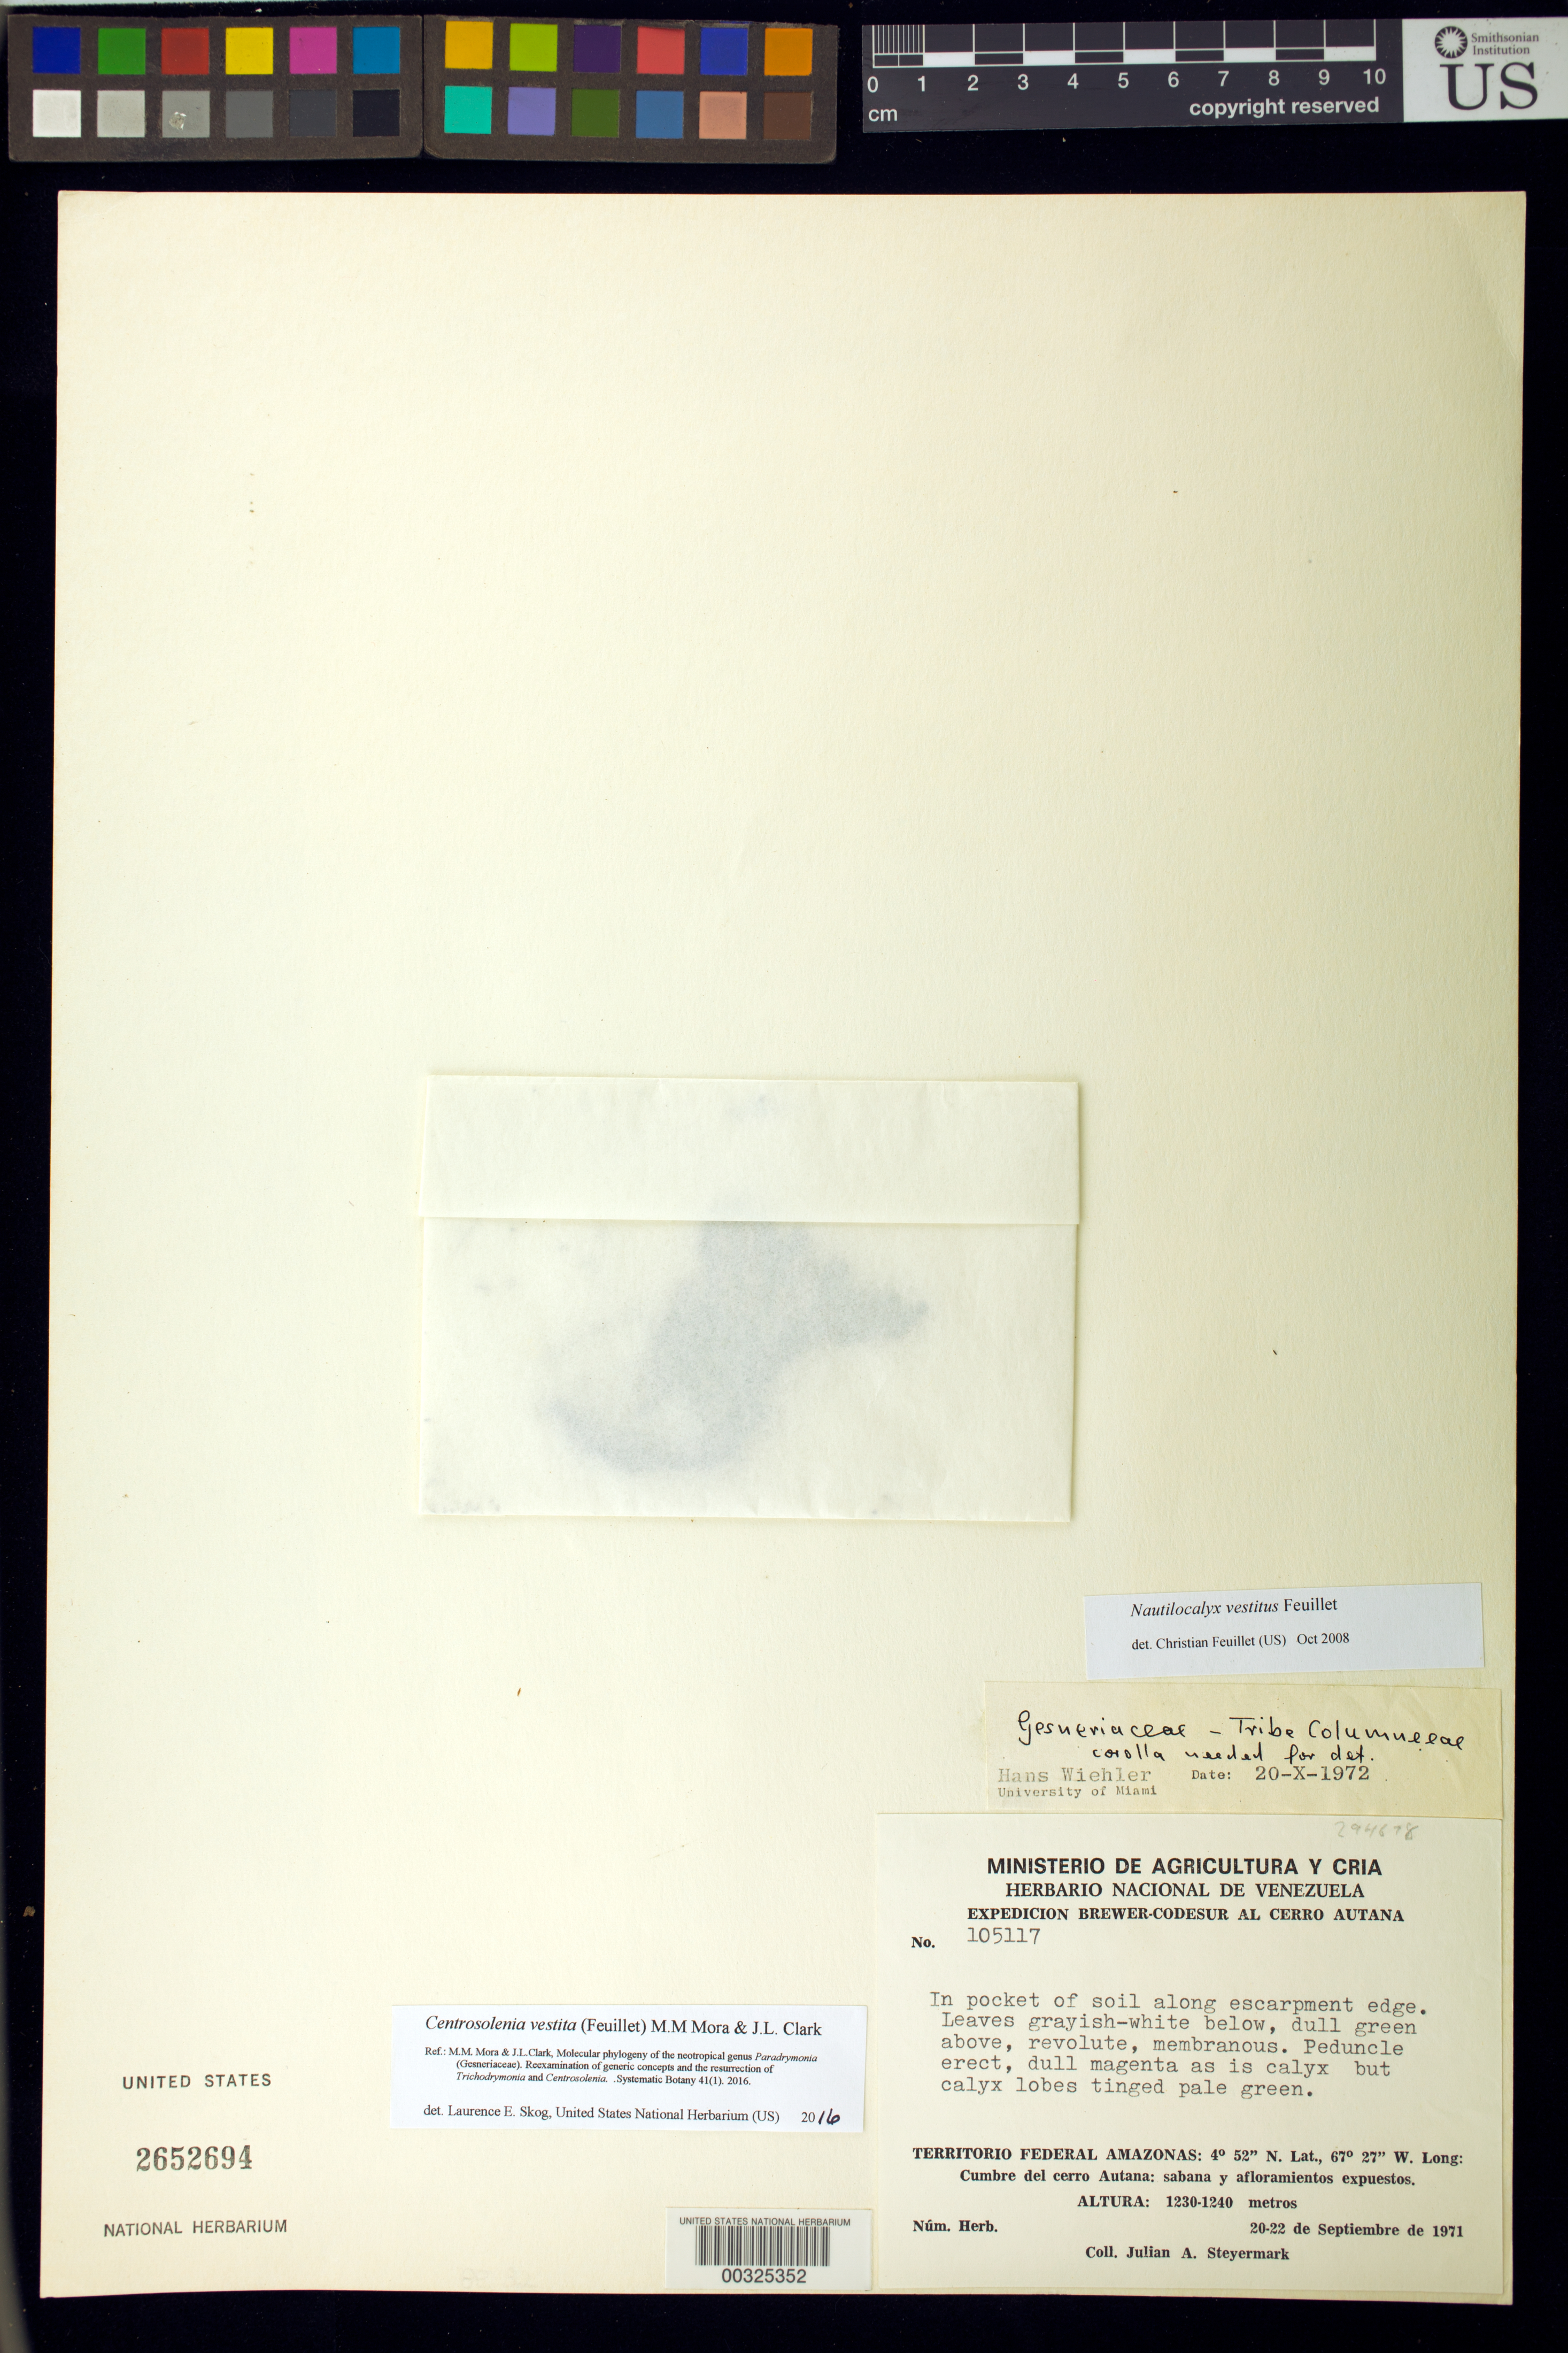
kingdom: Plantae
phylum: Tracheophyta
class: Magnoliopsida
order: Lamiales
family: Gesneriaceae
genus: Centrosolenia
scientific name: Centrosolenia vestita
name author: (Feuillet) M.M. Mora & J.L. Clark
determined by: Skog, Laurence E.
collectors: J. Steyermark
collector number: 105117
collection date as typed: Sep 1971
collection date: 1971-09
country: Venezuela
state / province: Amazonas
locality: Summit of Cerro Autana, ...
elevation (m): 1230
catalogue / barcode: US 2652694